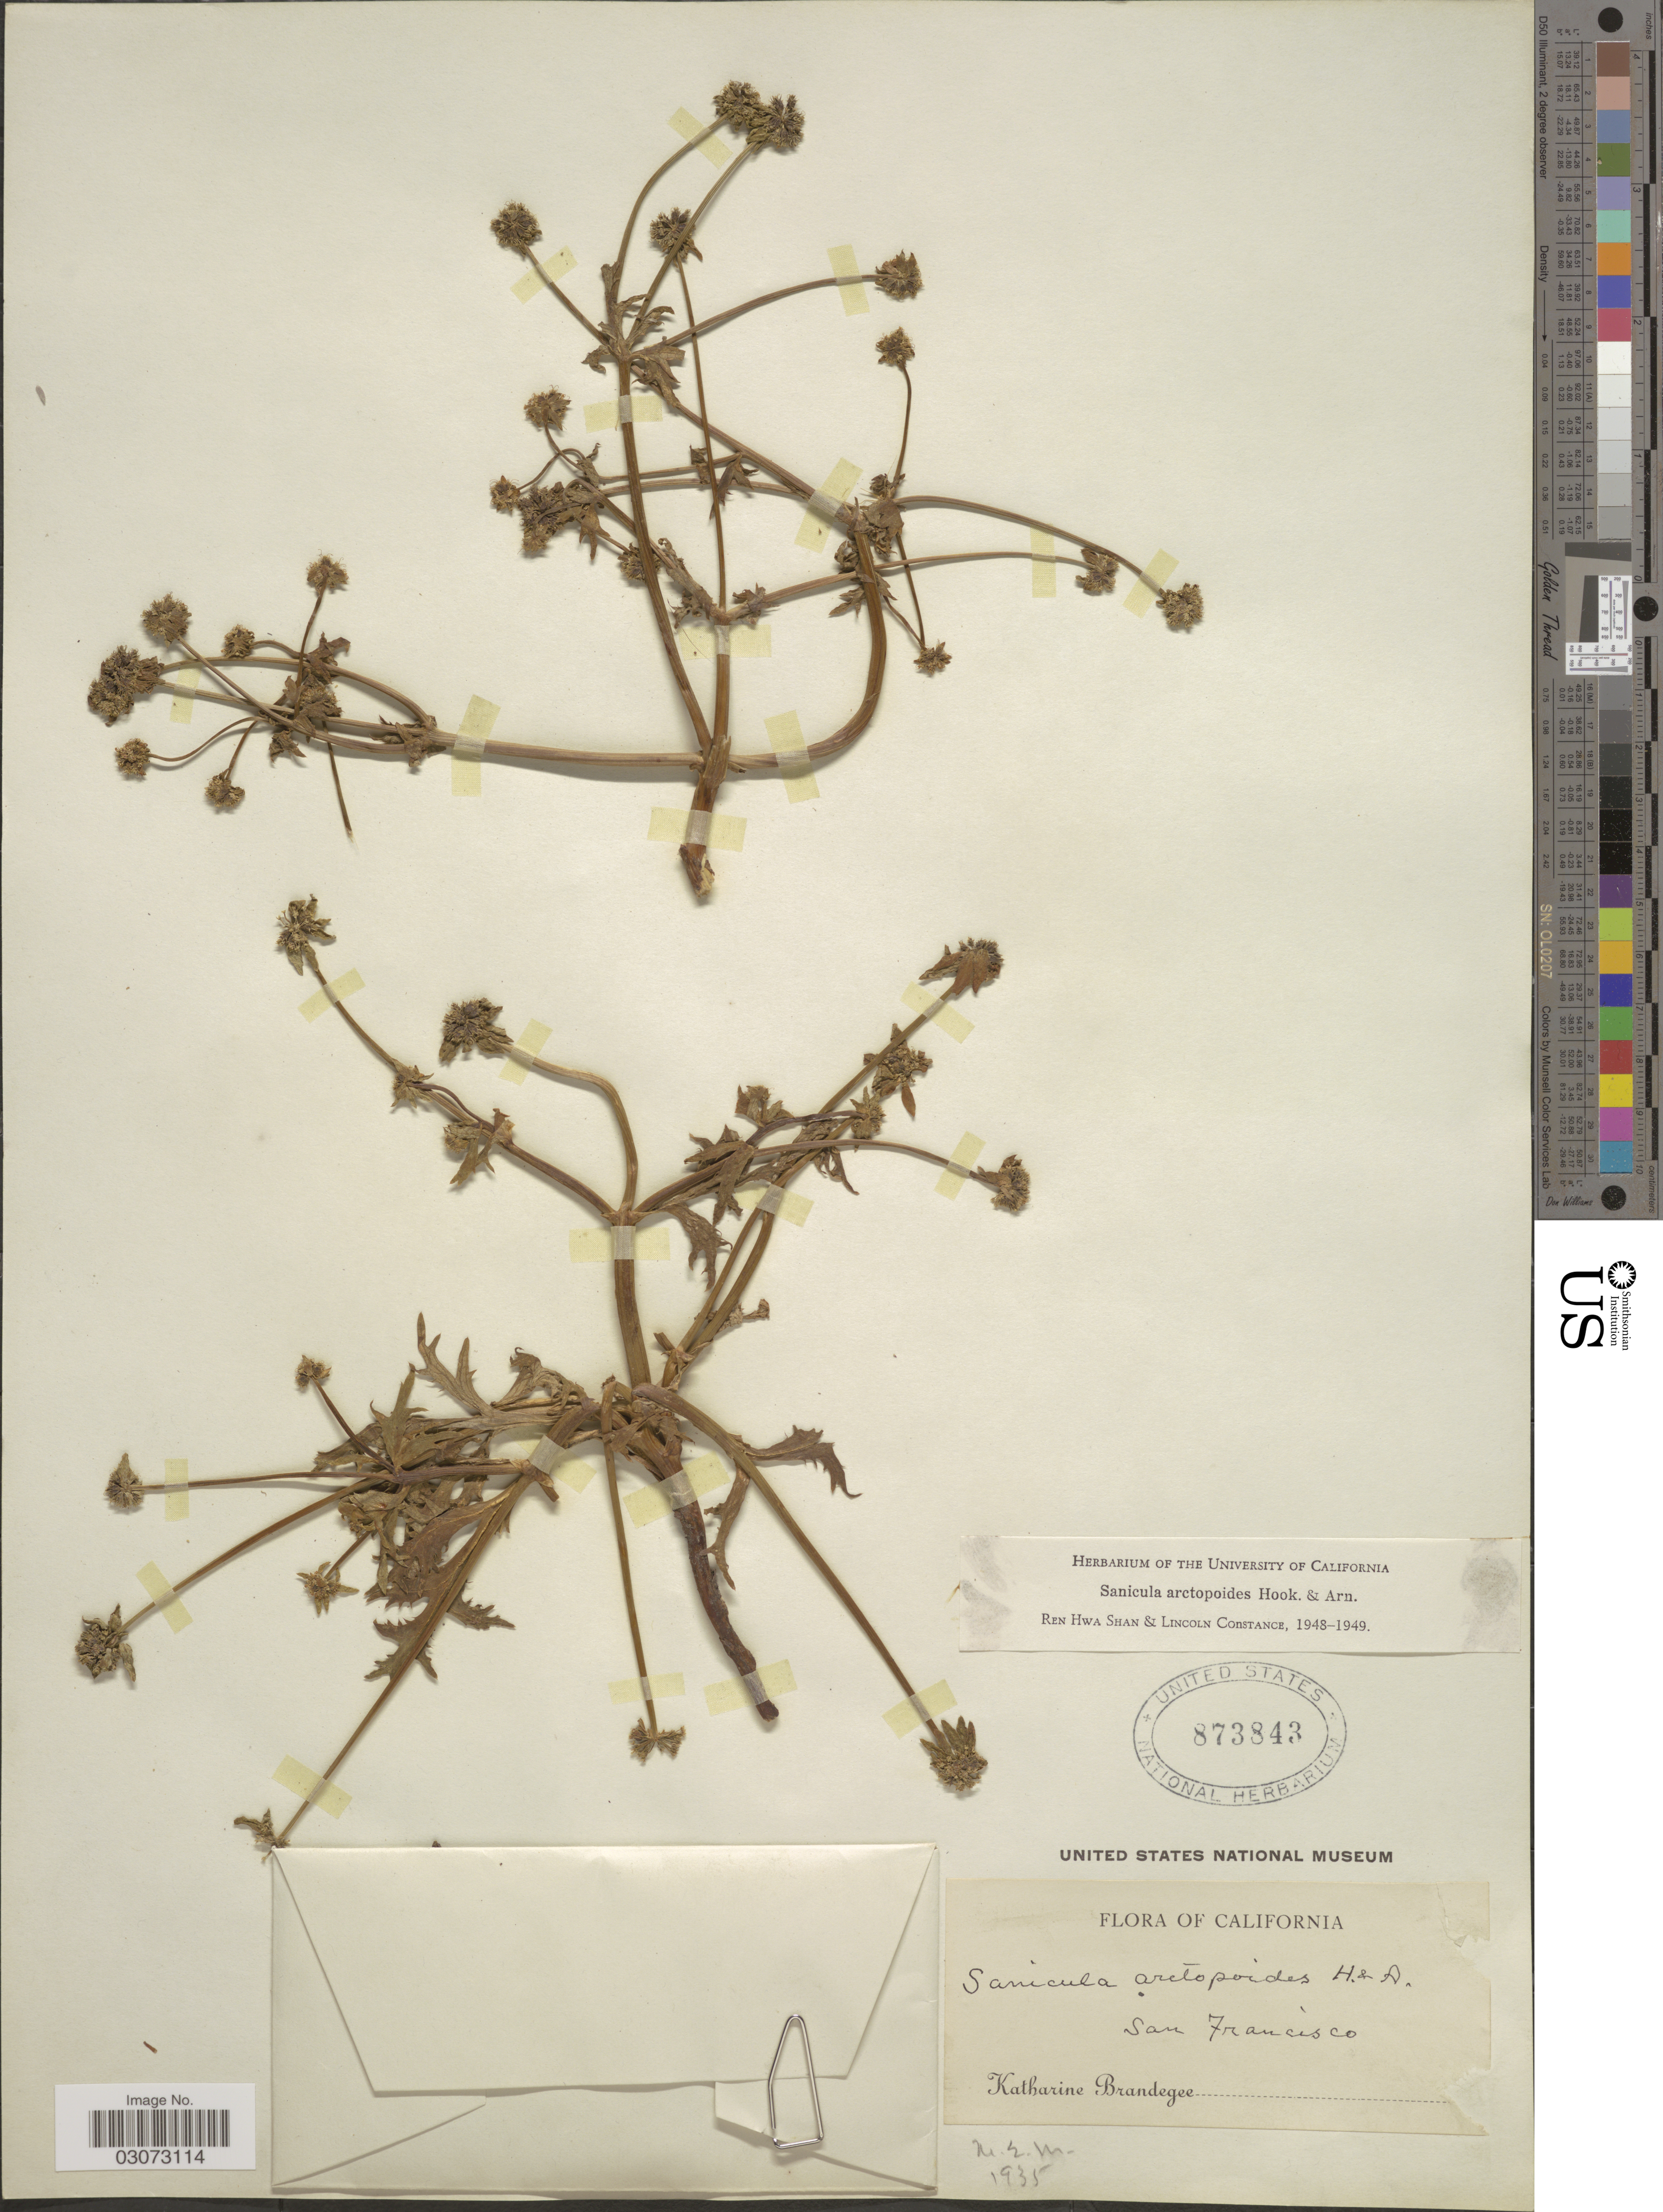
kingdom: Plantae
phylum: Tracheophyta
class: Magnoliopsida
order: Apiales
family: Apiaceae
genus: Sanicula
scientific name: Sanicula arctopoides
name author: Hook. & Arn.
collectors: M. K. Brandegee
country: United States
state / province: California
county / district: San Francisco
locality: San Francisco.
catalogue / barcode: US 873843